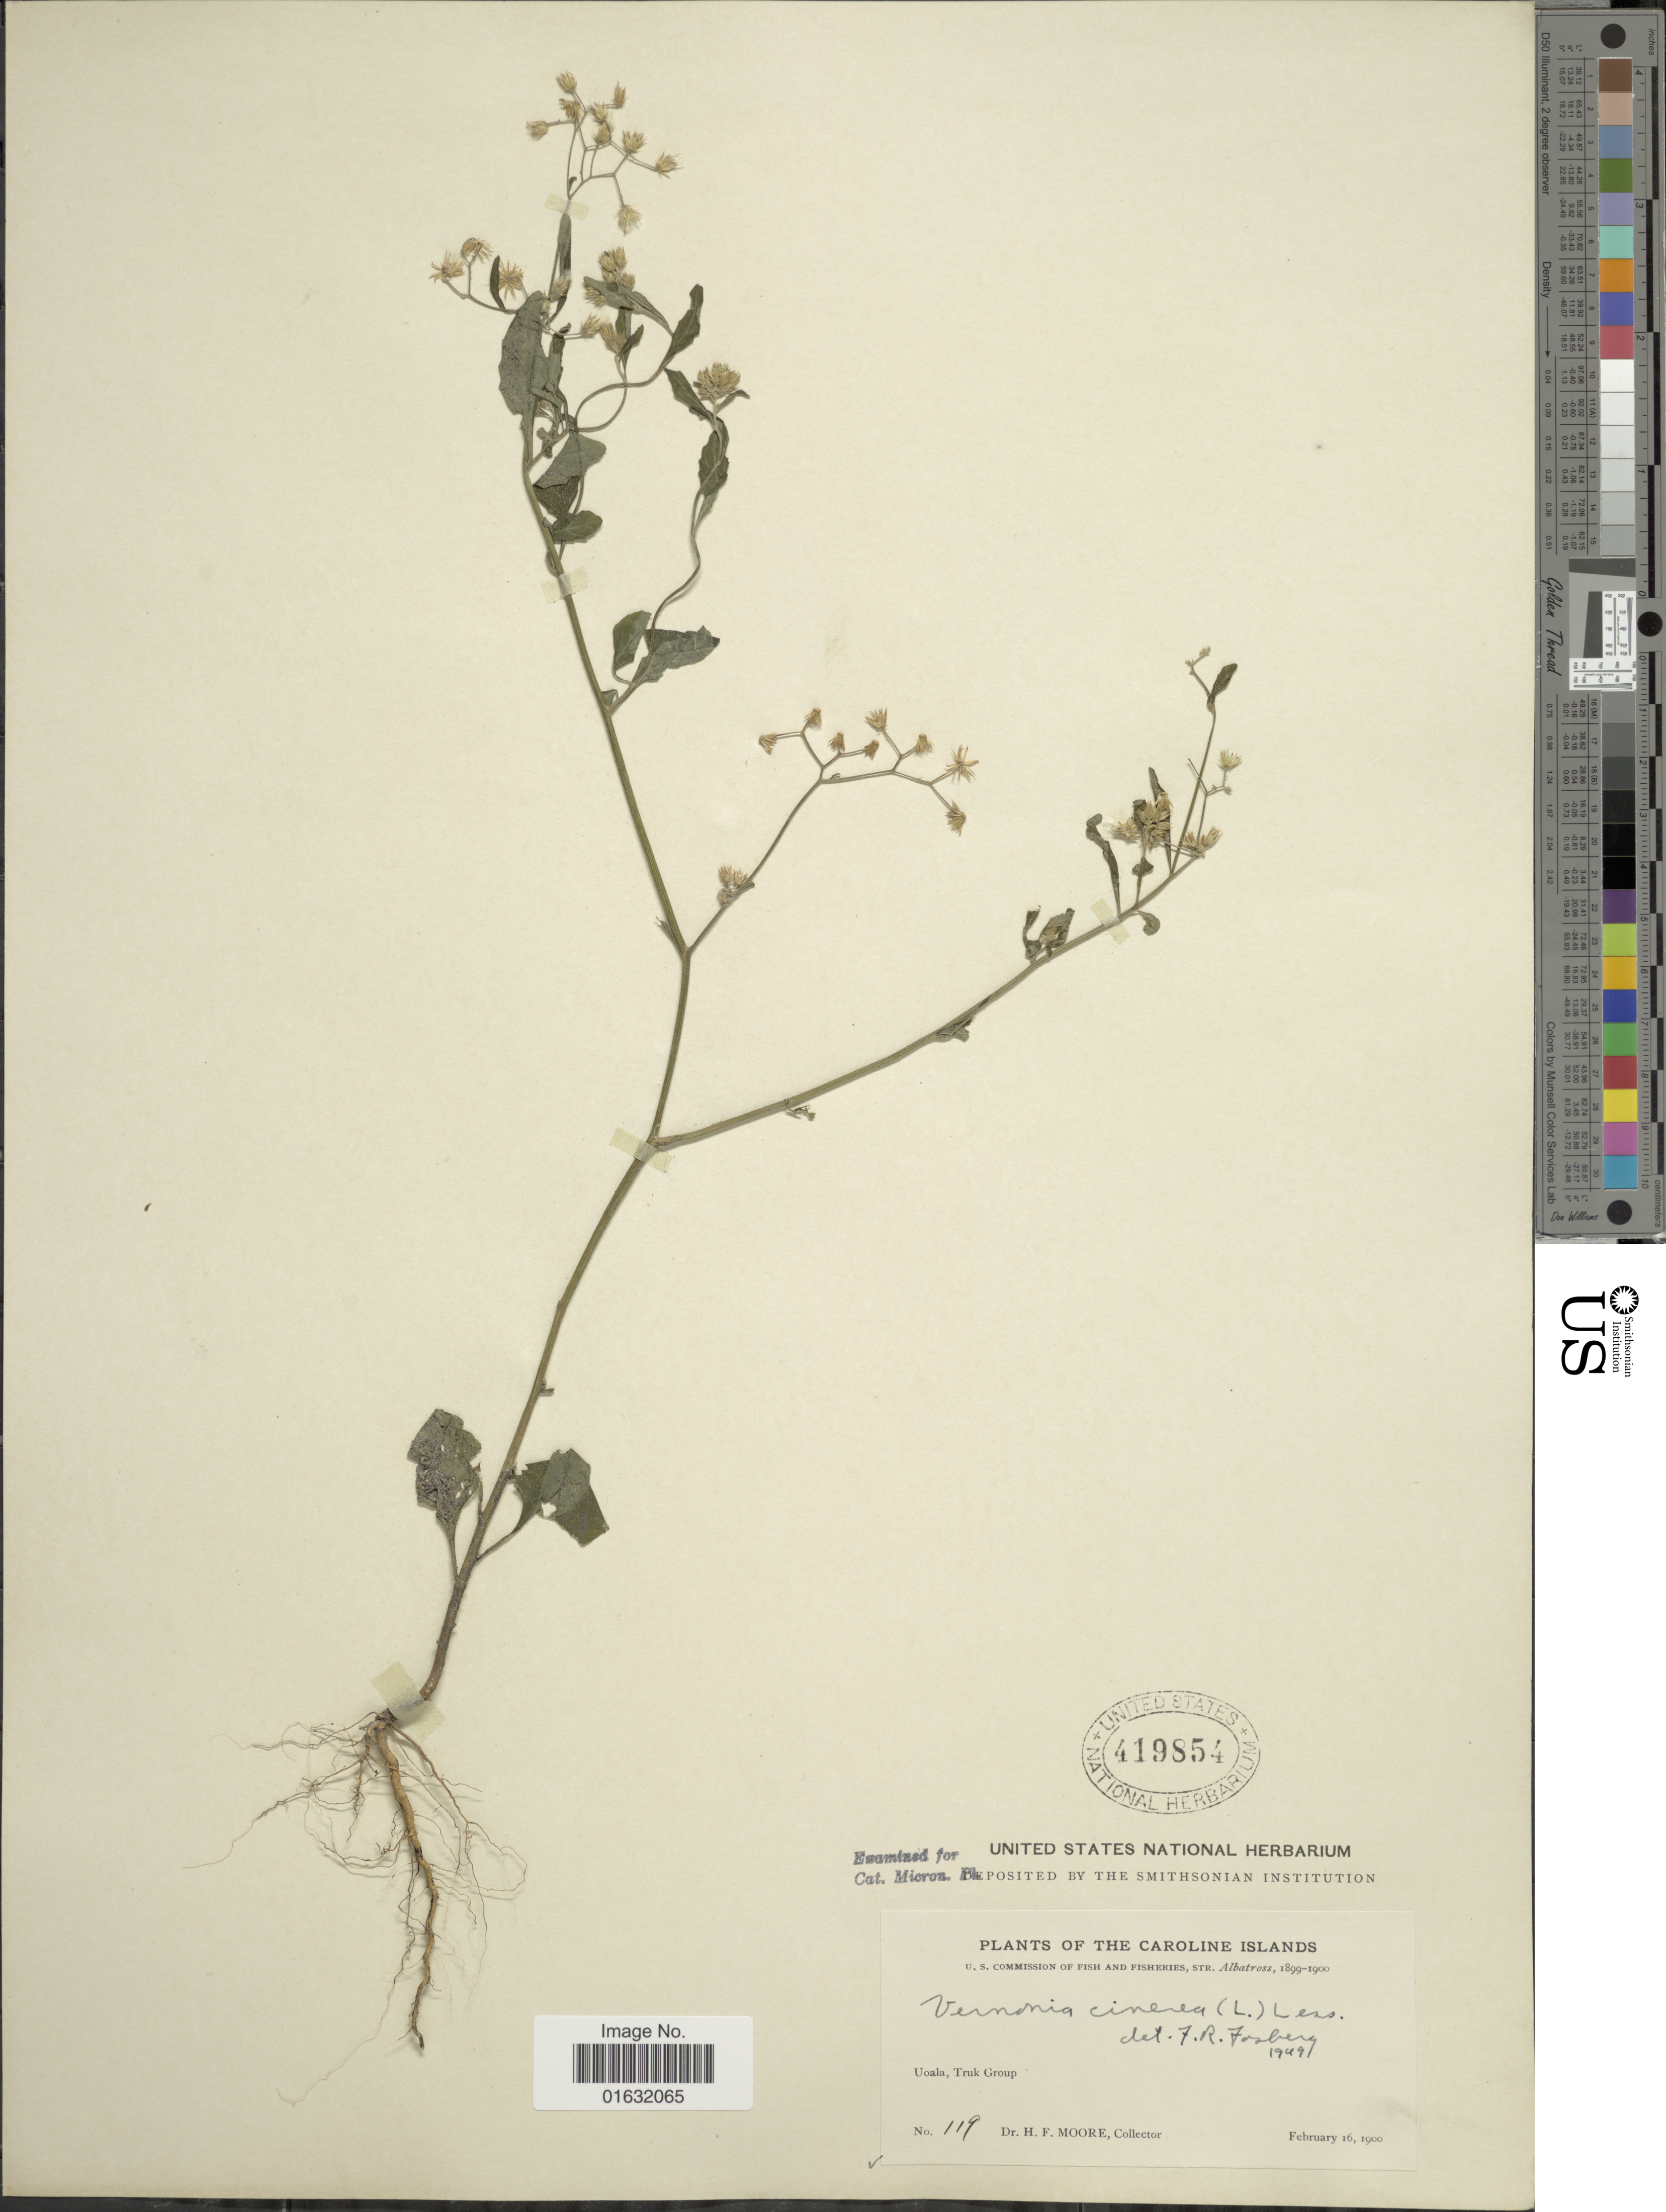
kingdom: Plantae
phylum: Tracheophyta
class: Magnoliopsida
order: Asterales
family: Asteraceae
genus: Cyanthillium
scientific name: Cyanthillium cinereum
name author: (L.) H. Rob.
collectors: H. F. Moore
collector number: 119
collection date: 1900-02-16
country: Micronesia, Federated States of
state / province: Truk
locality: The Caroline Islands, Uoala, Truk Group.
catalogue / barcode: US 419854